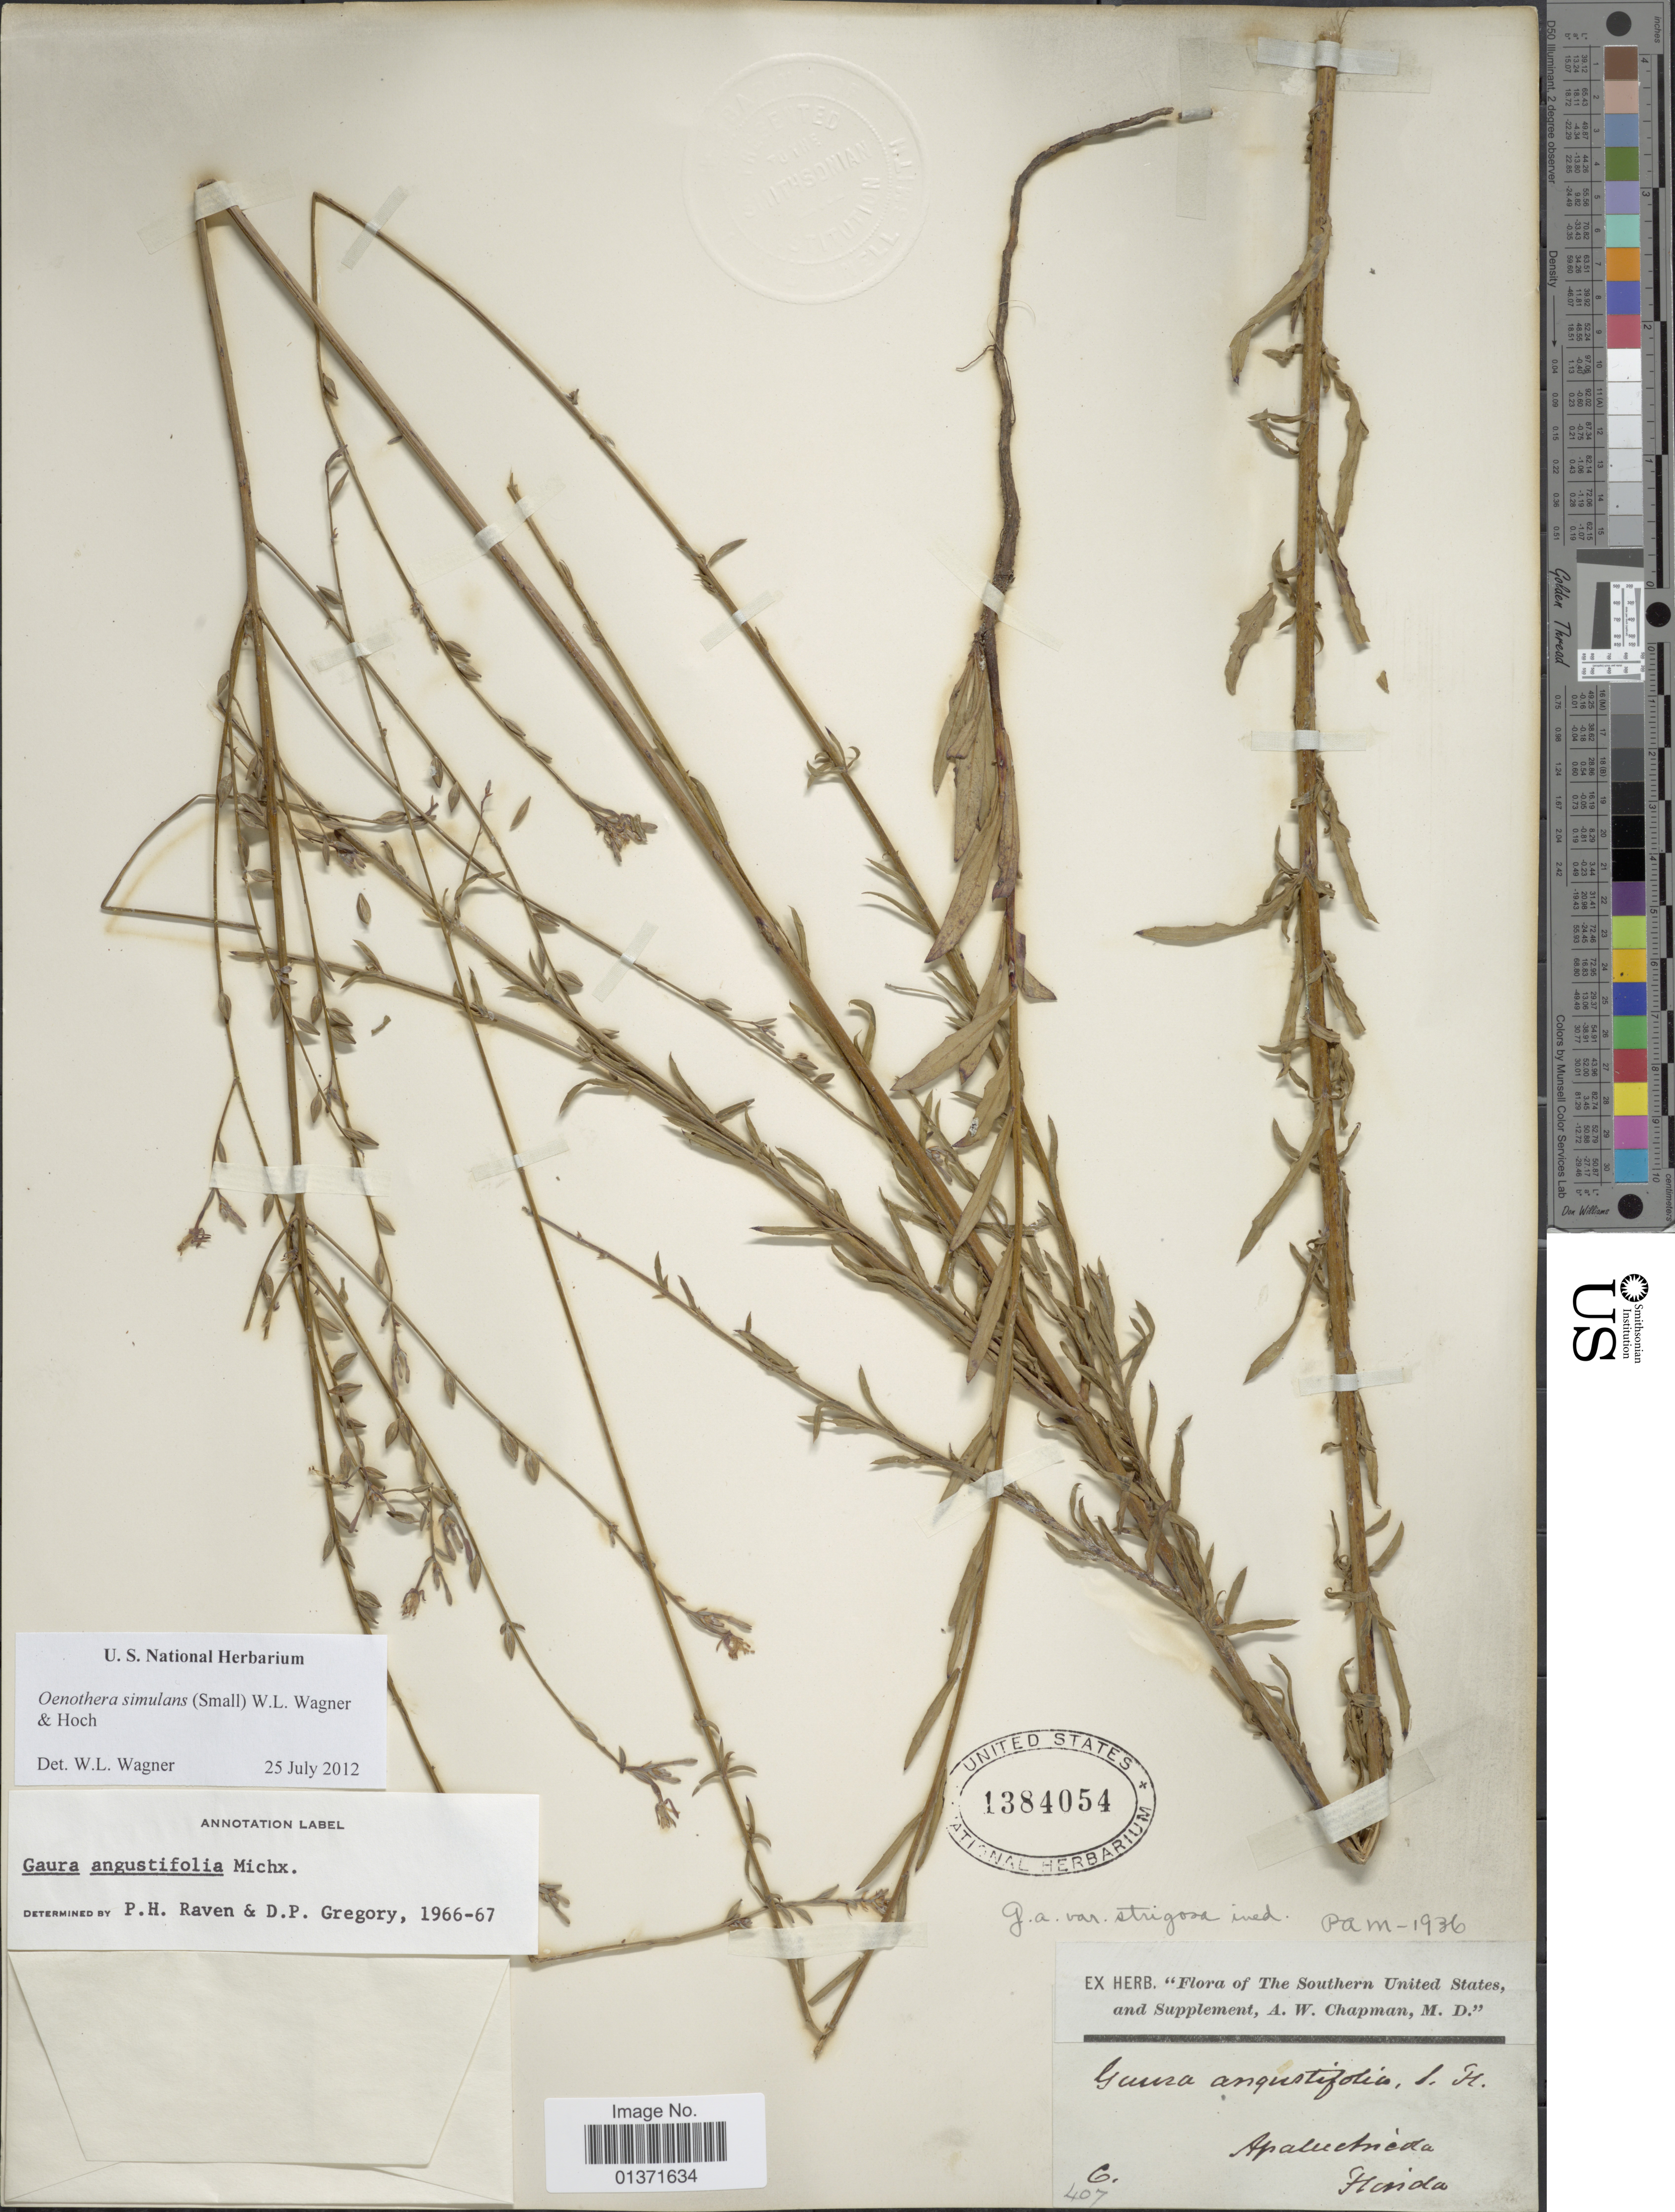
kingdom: Plantae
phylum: Tracheophyta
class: Magnoliopsida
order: Myrtales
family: Onagraceae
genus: Oenothera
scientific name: Oenothera simulans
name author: Michx.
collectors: A. W. Chapman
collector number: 407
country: United States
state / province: Florida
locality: Apaluchicola, Florida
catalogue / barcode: US 1384054